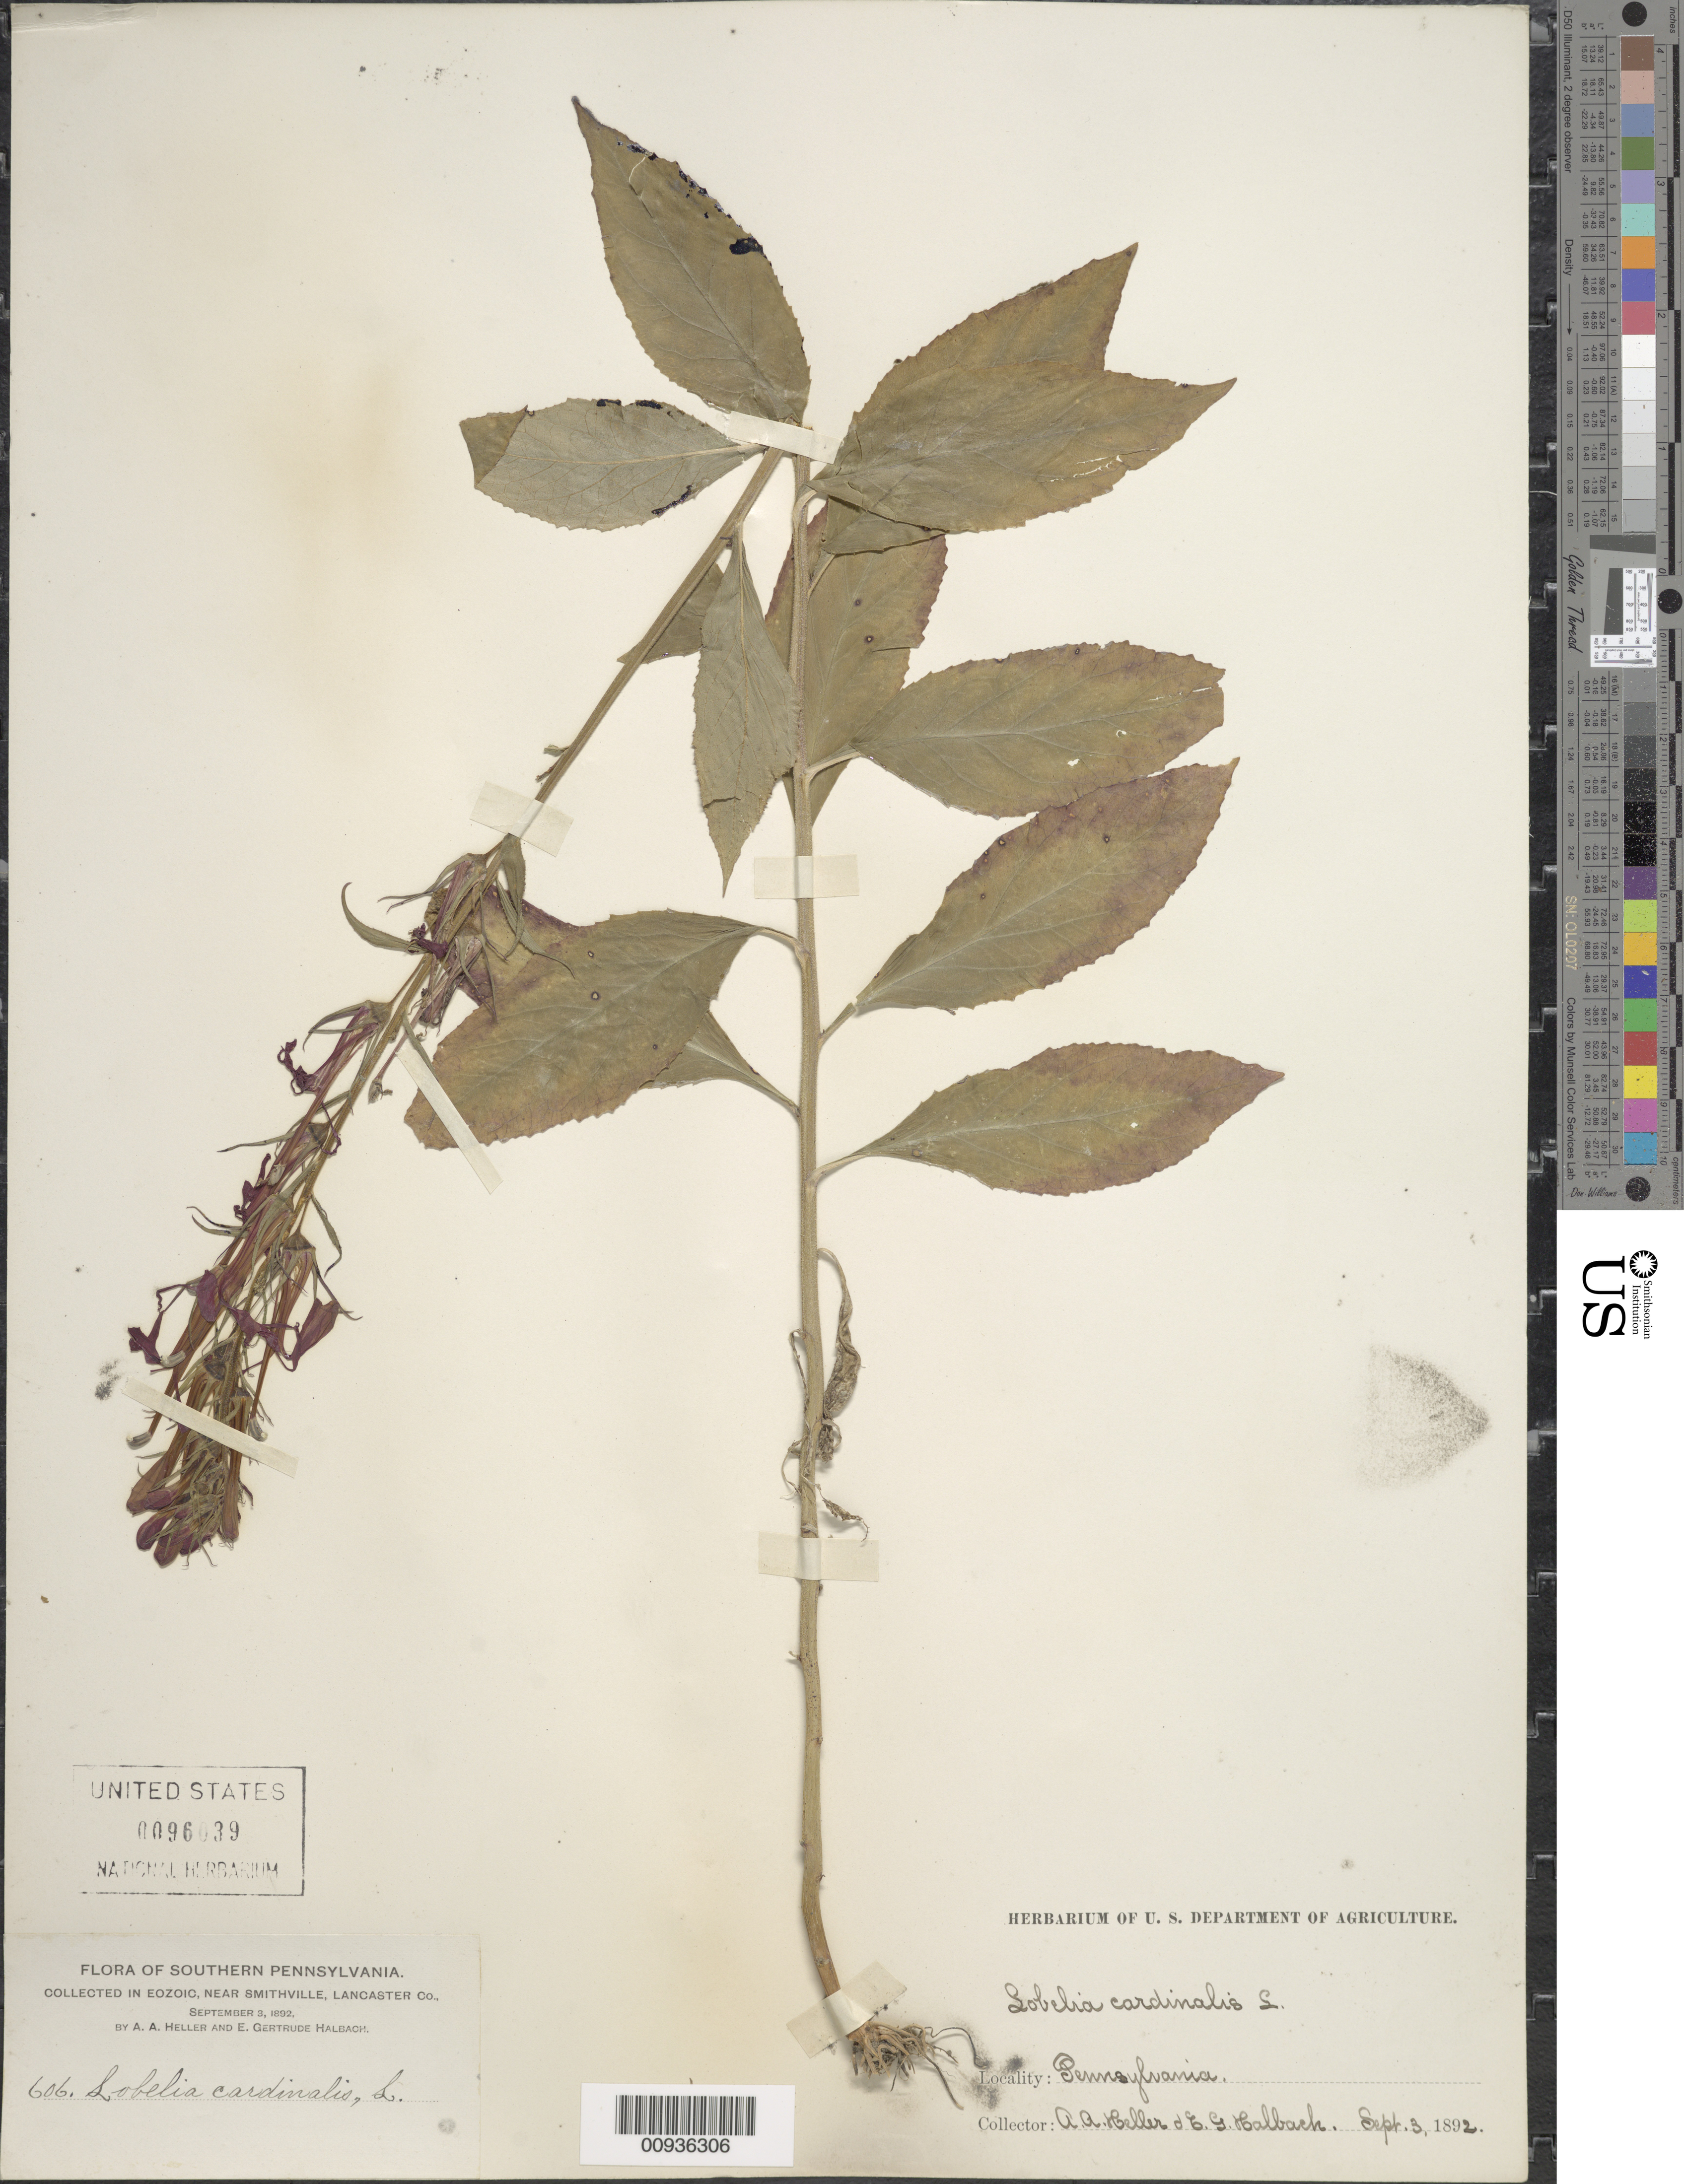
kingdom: Plantae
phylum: Tracheophyta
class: Magnoliopsida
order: Asterales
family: Campanulaceae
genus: Lobelia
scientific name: Lobelia cardinalis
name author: L.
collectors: A. A. Heller & E. G. Halbach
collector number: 606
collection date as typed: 03 Sep 1892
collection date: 1892-09-03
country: United States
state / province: Pennsylvania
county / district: Lancaster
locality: Smithville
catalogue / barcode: US 96039